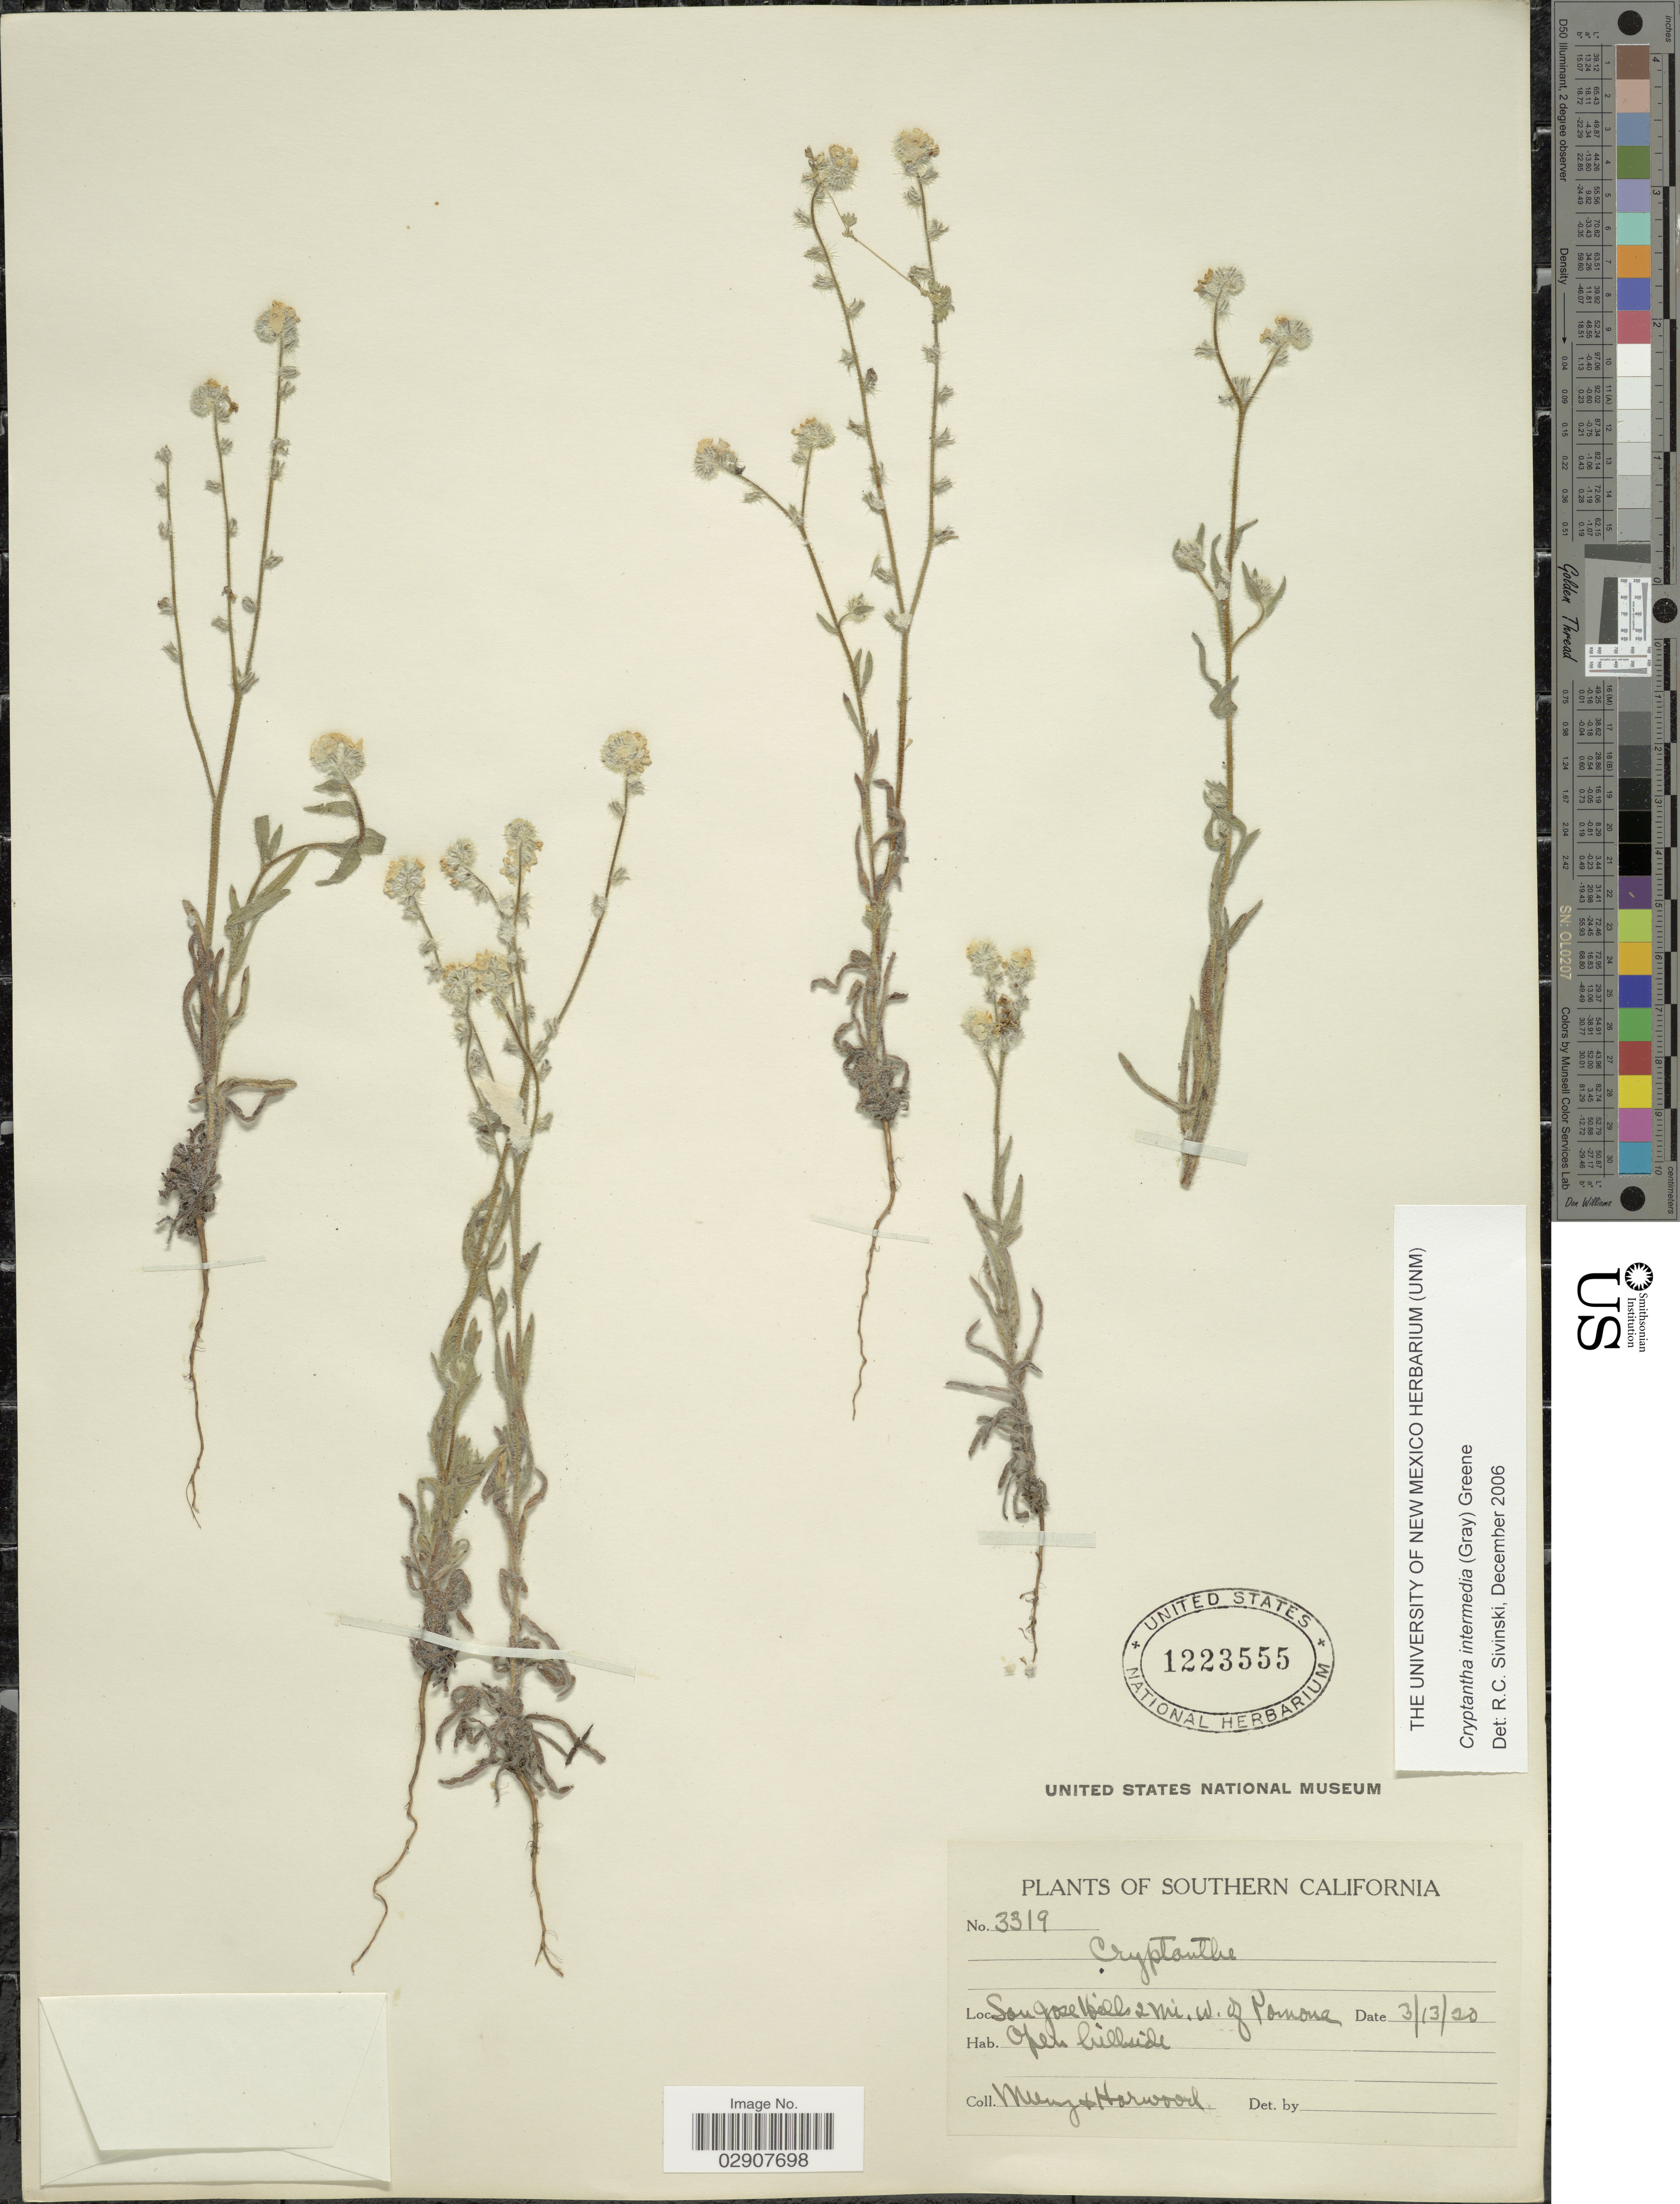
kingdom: Plantae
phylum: Tracheophyta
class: Magnoliopsida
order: Boraginales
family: Boraginaceae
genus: Cryptantha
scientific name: Cryptantha intermedia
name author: (A. Gray) Greene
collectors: -. Munz & Horwood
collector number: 3319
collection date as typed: Transcribed d/m/y: 13/3/20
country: United States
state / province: California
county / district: Los Angeles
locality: Southern California, San Jose Hills 2 mi. W. of Pomona.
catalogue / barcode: US 1223555